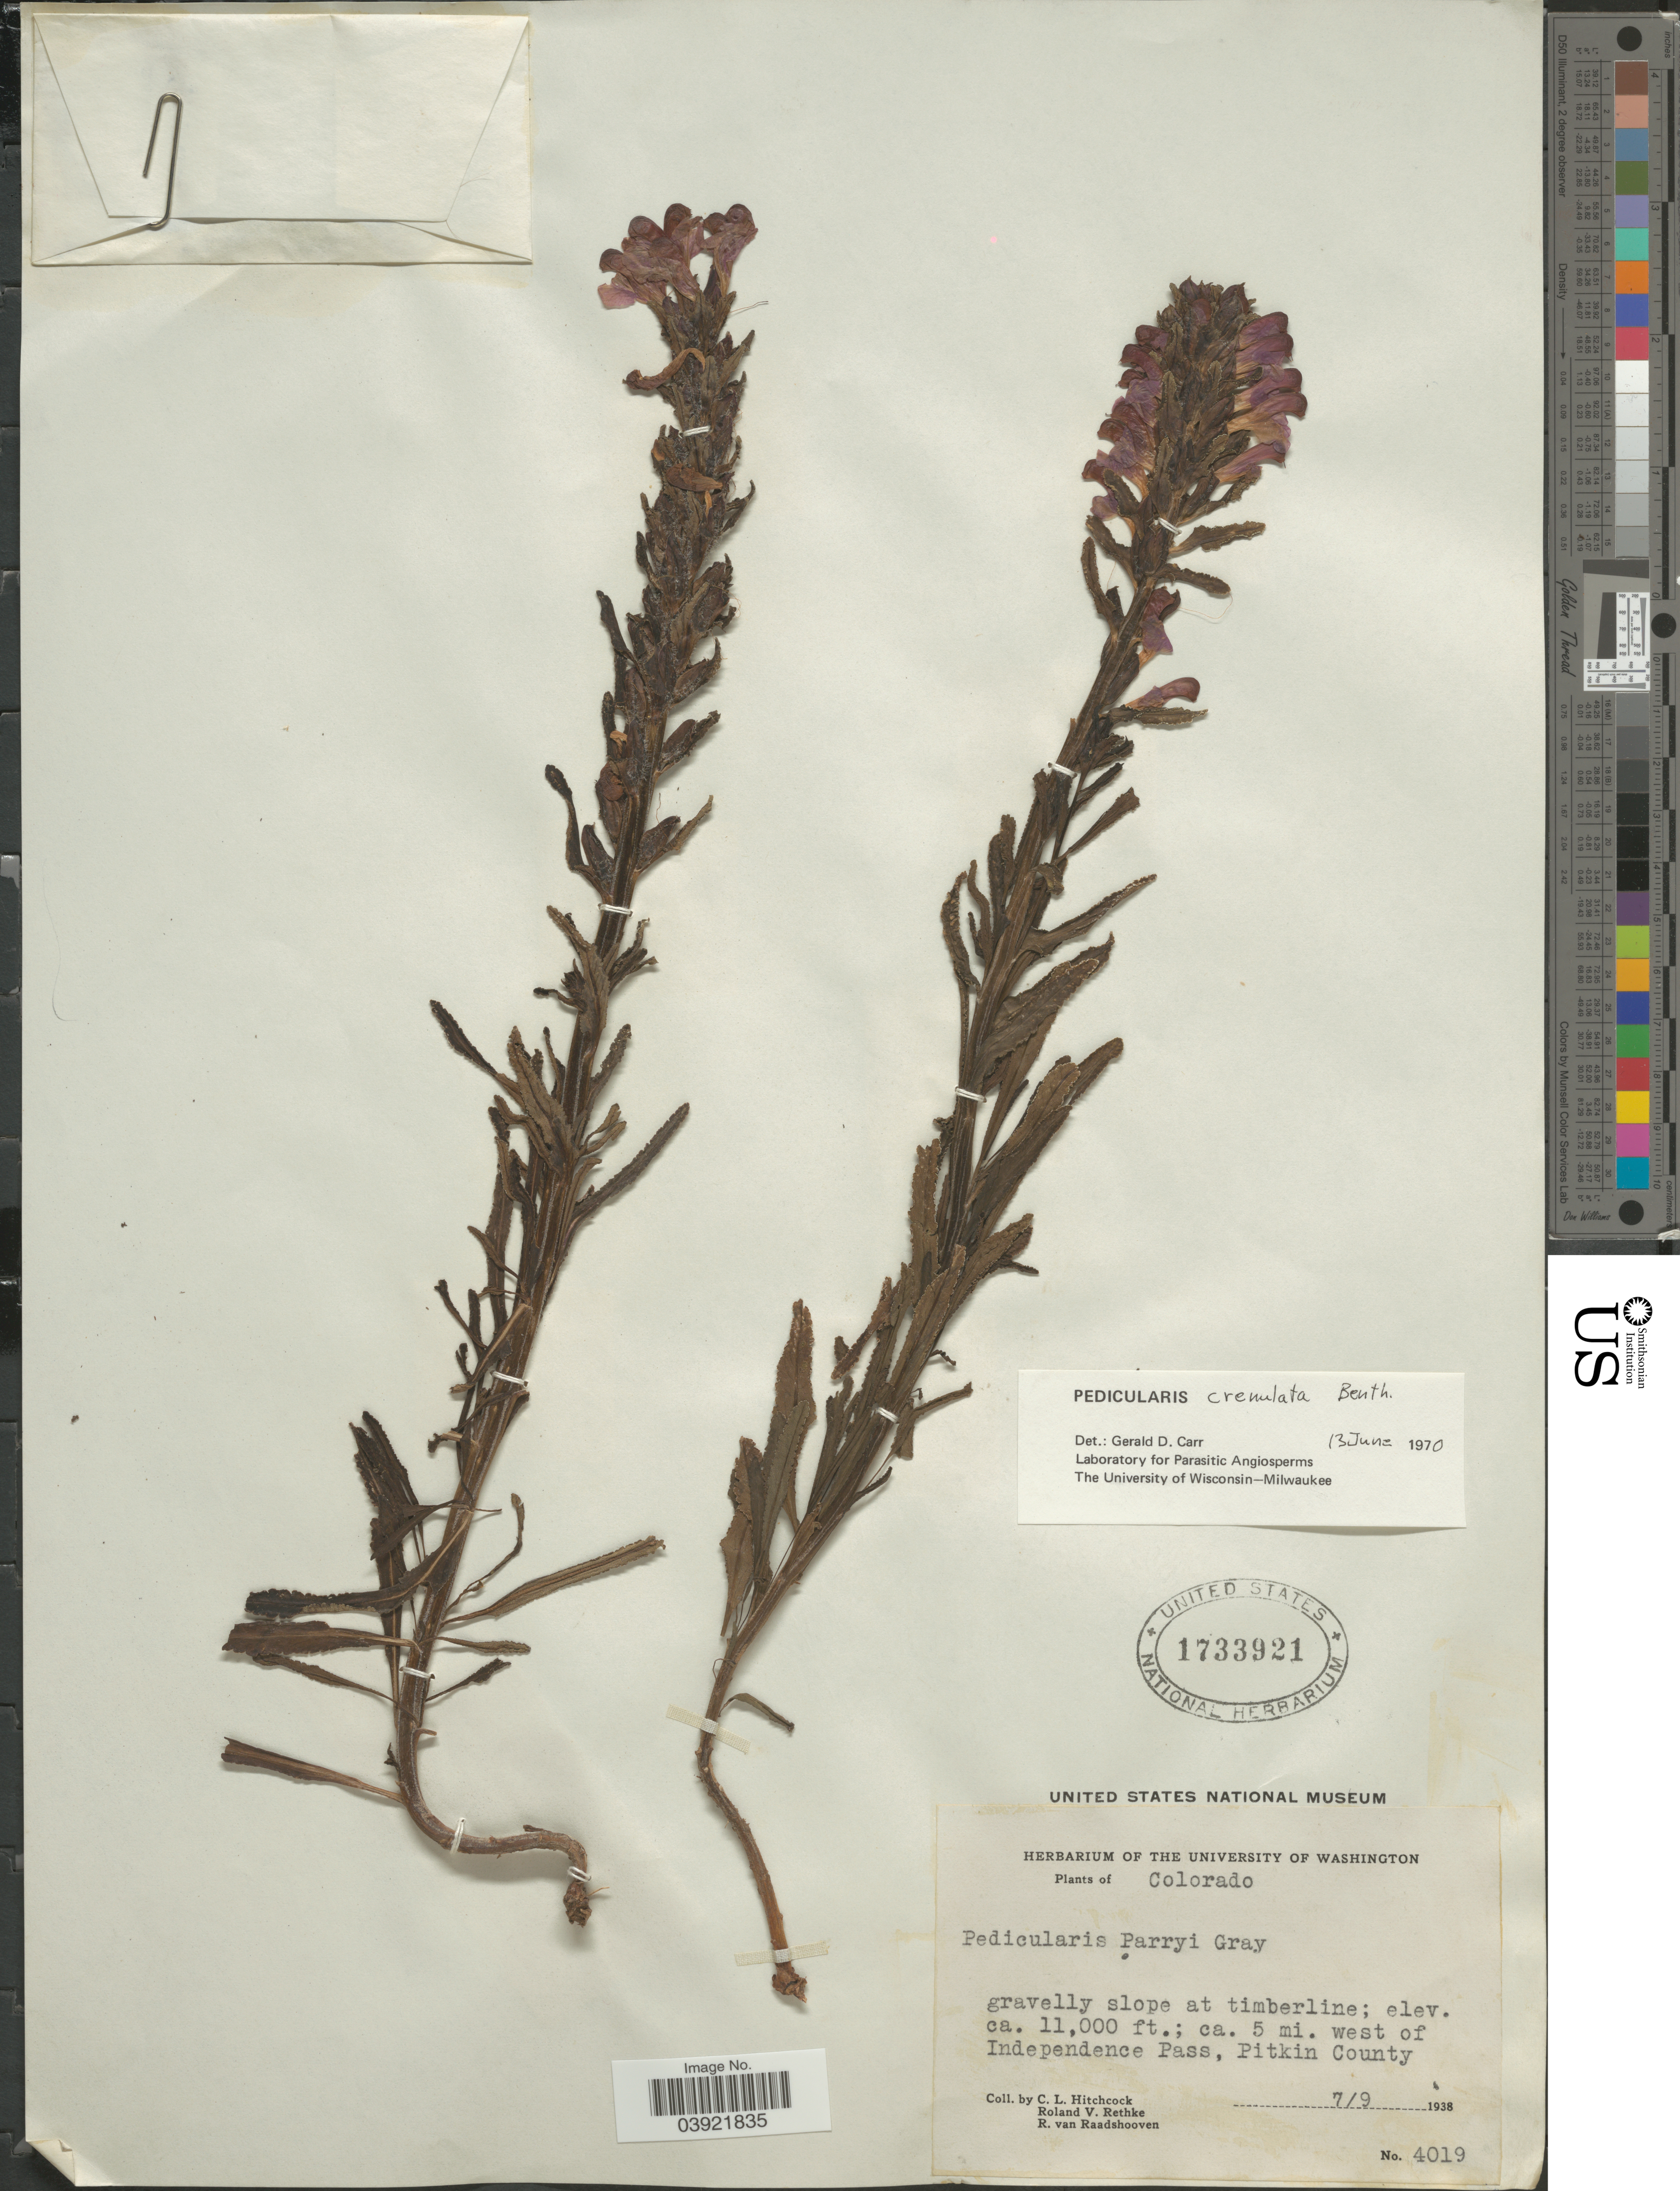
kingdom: Plantae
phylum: Tracheophyta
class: Magnoliopsida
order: Lamiales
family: Orobanchaceae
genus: Pedicularis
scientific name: Pedicularis crenulata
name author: Benth.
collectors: C. L. Hitchcock, R. Rethke & R. Raadshooven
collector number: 4019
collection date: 1938-07-09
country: United States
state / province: Colorado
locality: Ca. 5 mi. west of Independence Pass, Pitkin County.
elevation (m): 3353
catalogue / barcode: US 1733921